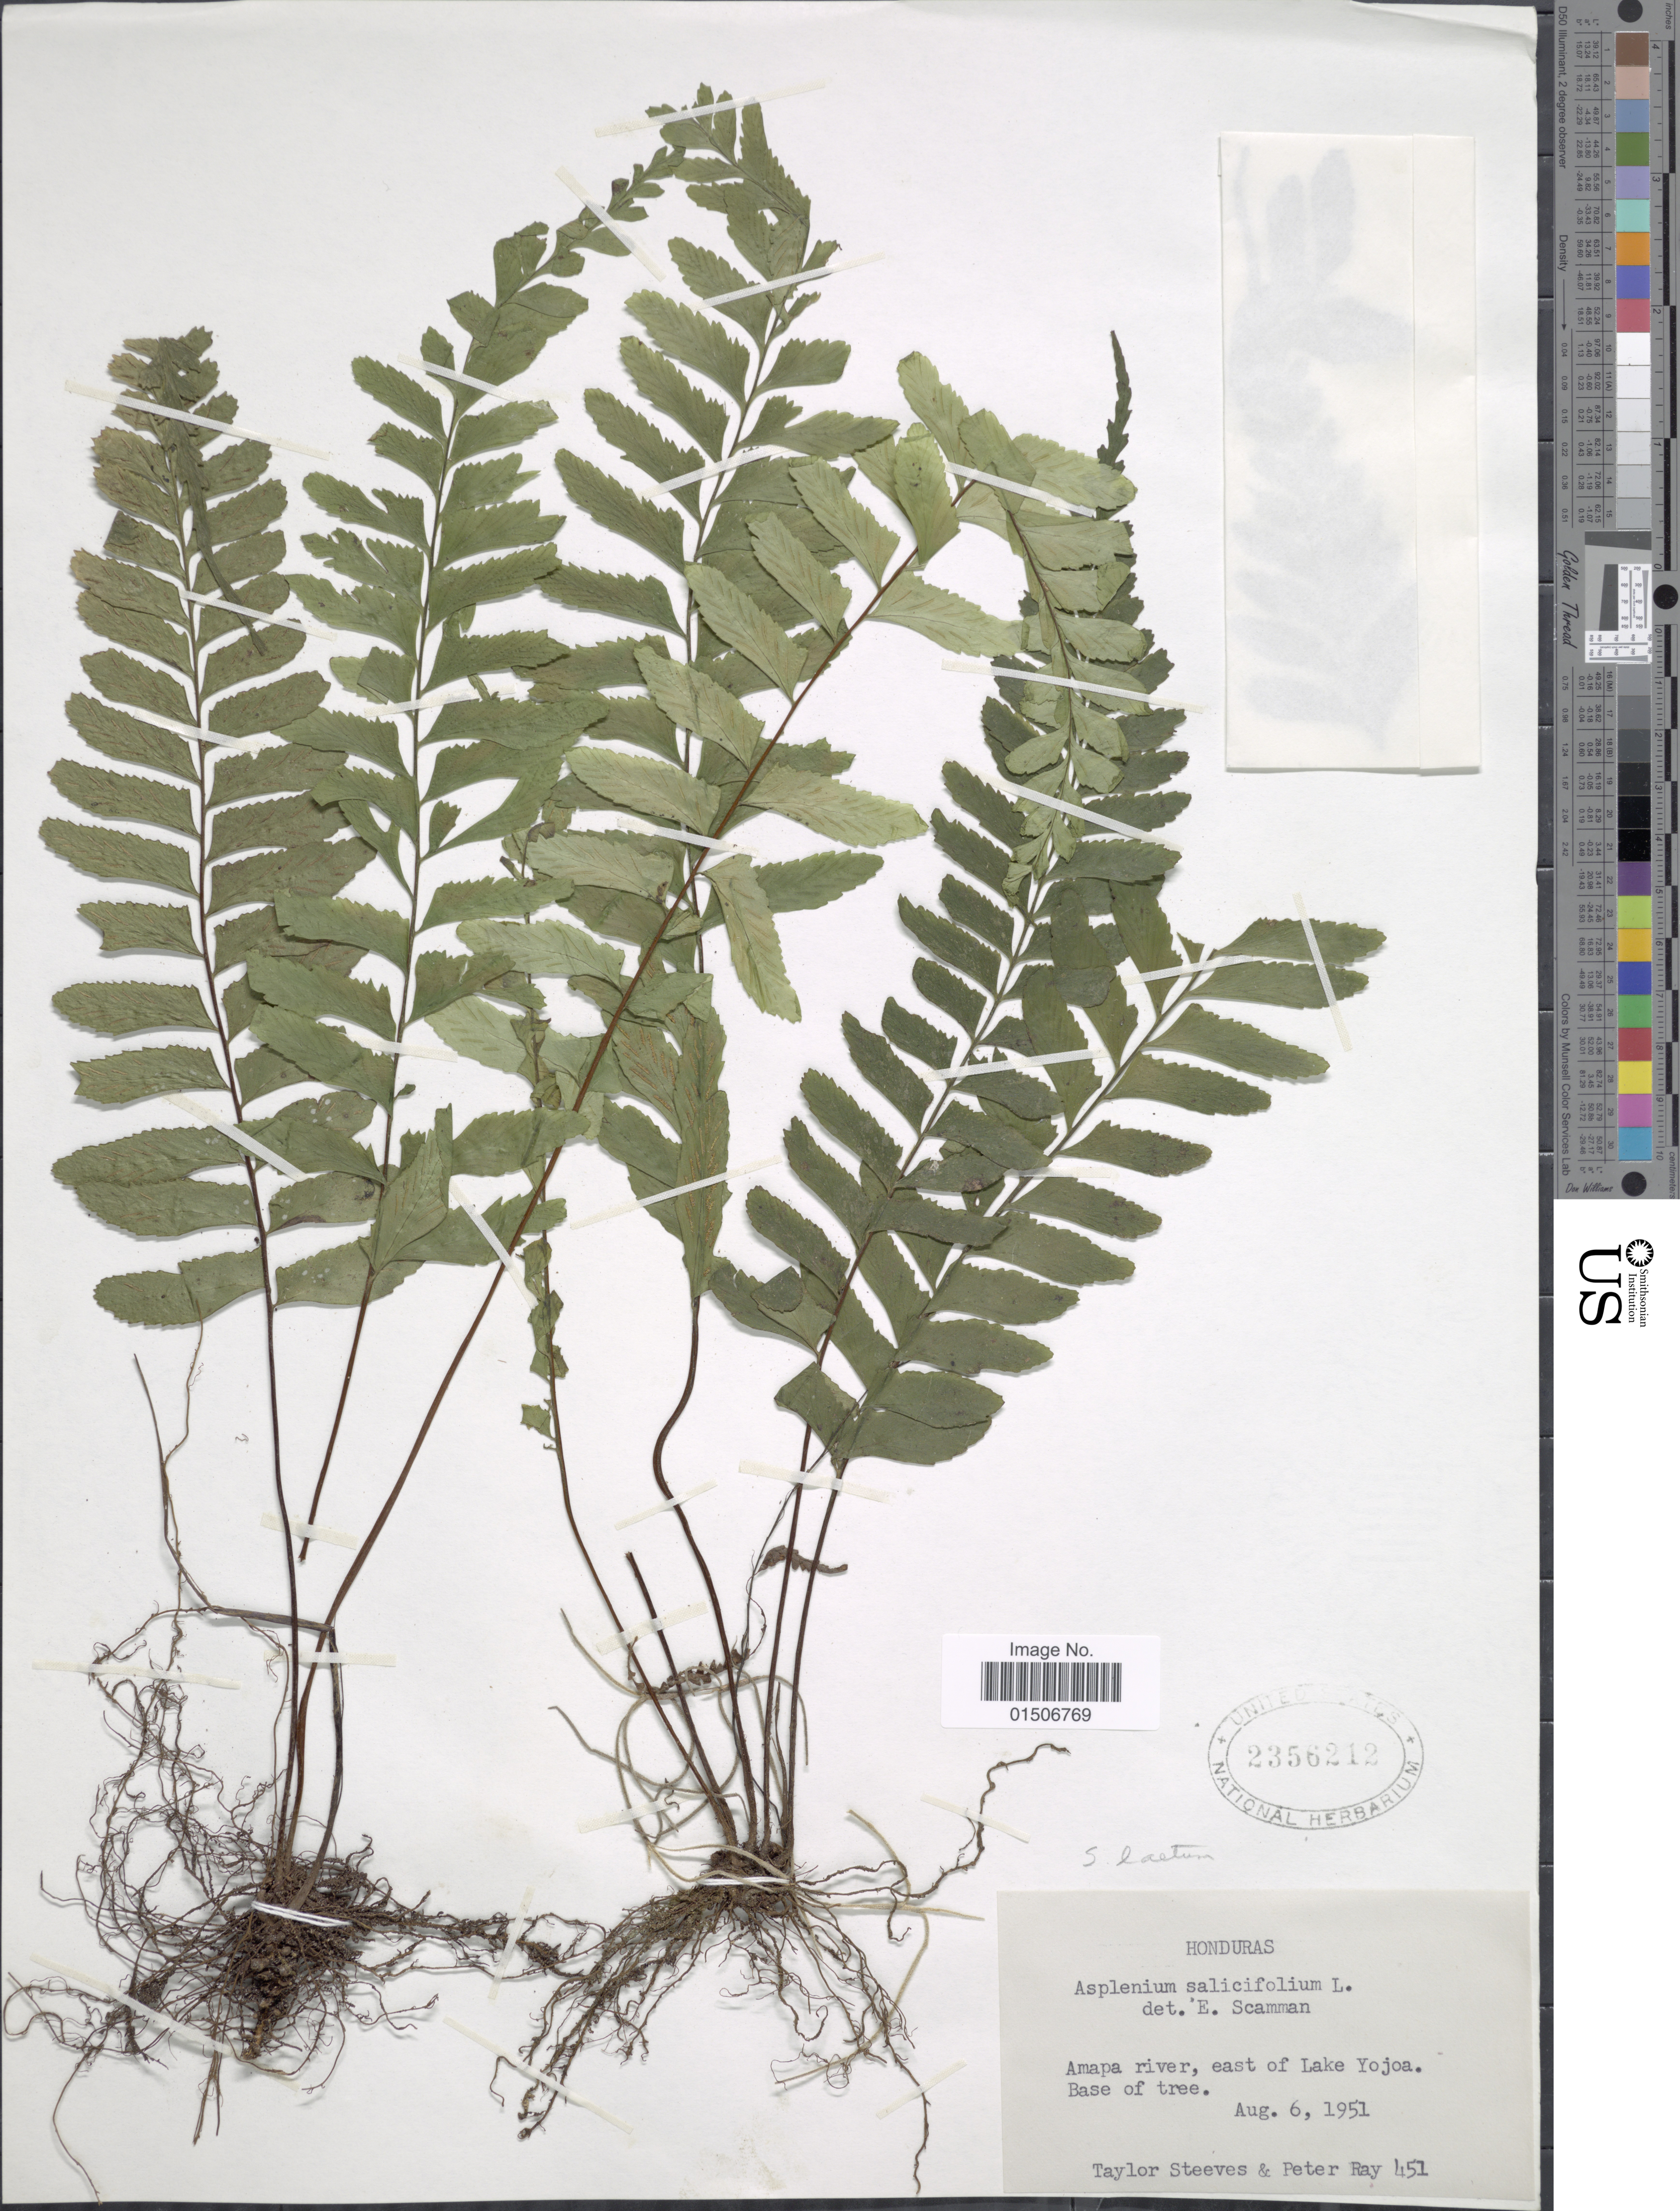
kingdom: Plantae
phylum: Tracheophyta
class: Polypodiopsida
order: Polypodiales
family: Aspleniaceae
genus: Asplenium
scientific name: Asplenium laetum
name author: Sw.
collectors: T. Steeves & P. Ray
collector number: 451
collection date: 1951-08-06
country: Honduras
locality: Amapa river, east of Lake Yojoa. Base of tree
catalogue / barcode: US 2356212